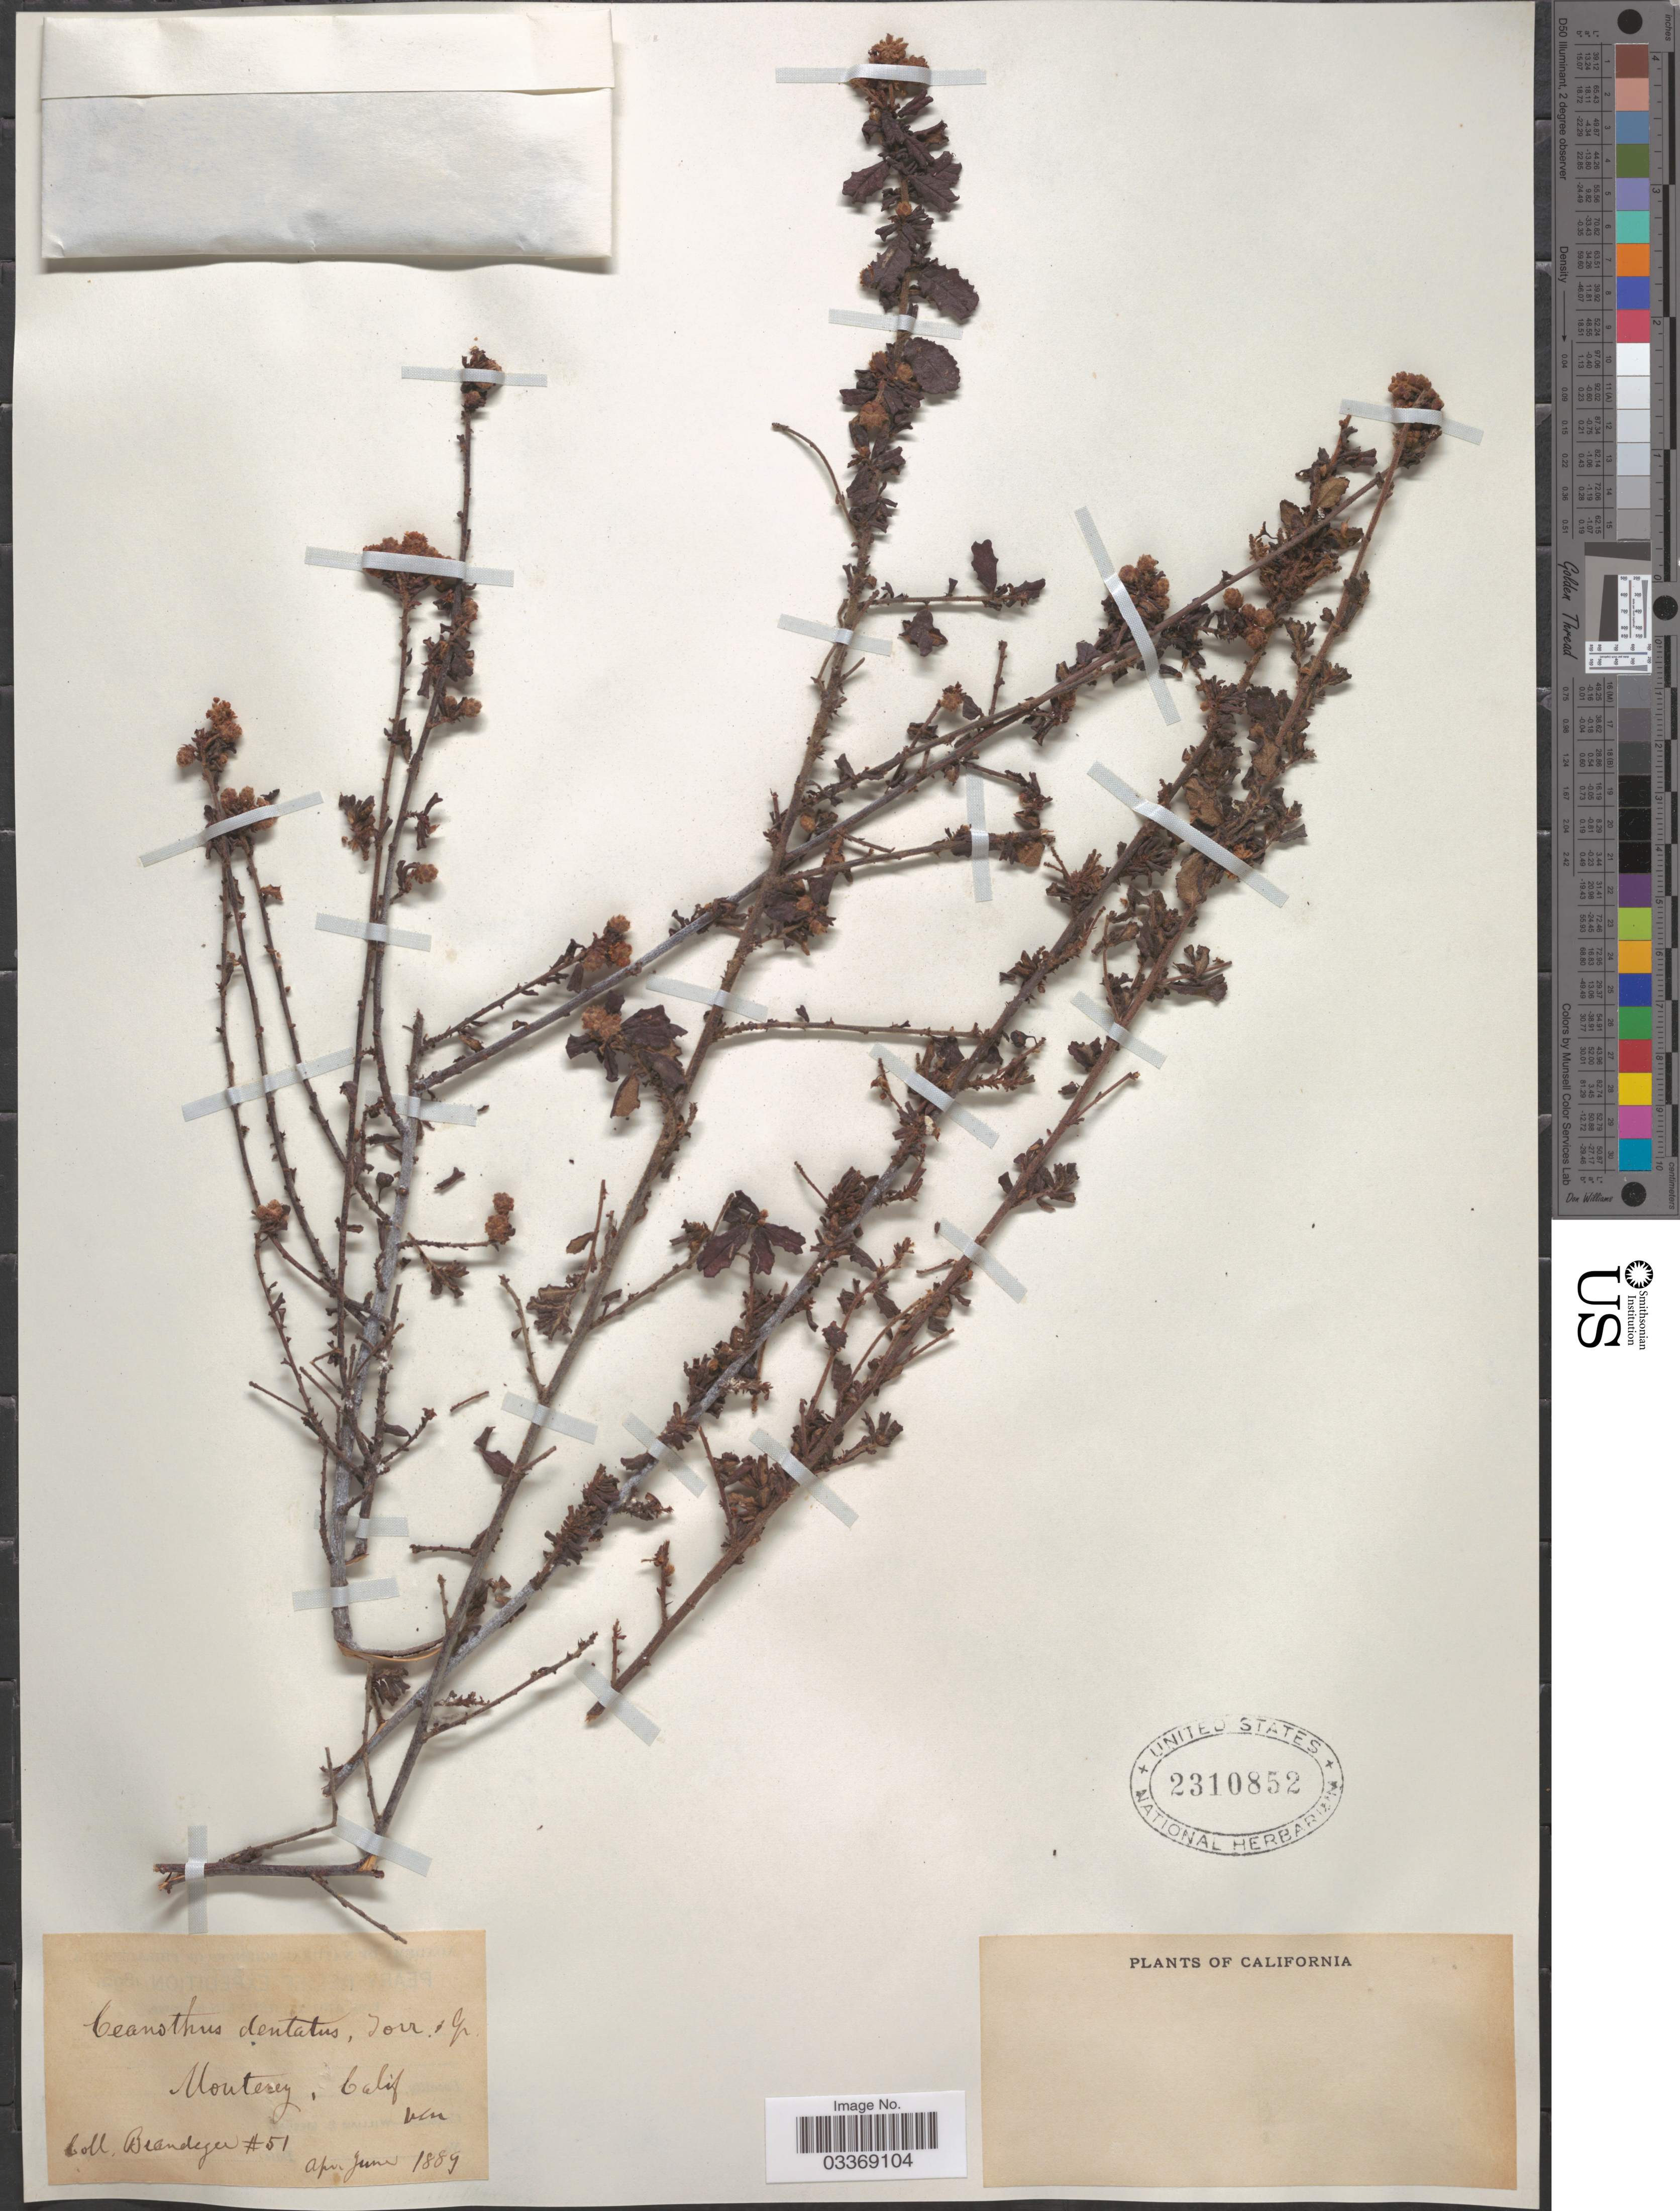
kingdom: Plantae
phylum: Tracheophyta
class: Magnoliopsida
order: Rosales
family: Rhamnaceae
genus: Ceanothus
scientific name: Ceanothus dentatus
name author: Torr. & A. Gray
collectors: -- Brandegee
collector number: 51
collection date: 1889-04/1889-06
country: United States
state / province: California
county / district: Monterey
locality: Monterey.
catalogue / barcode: US 2310852